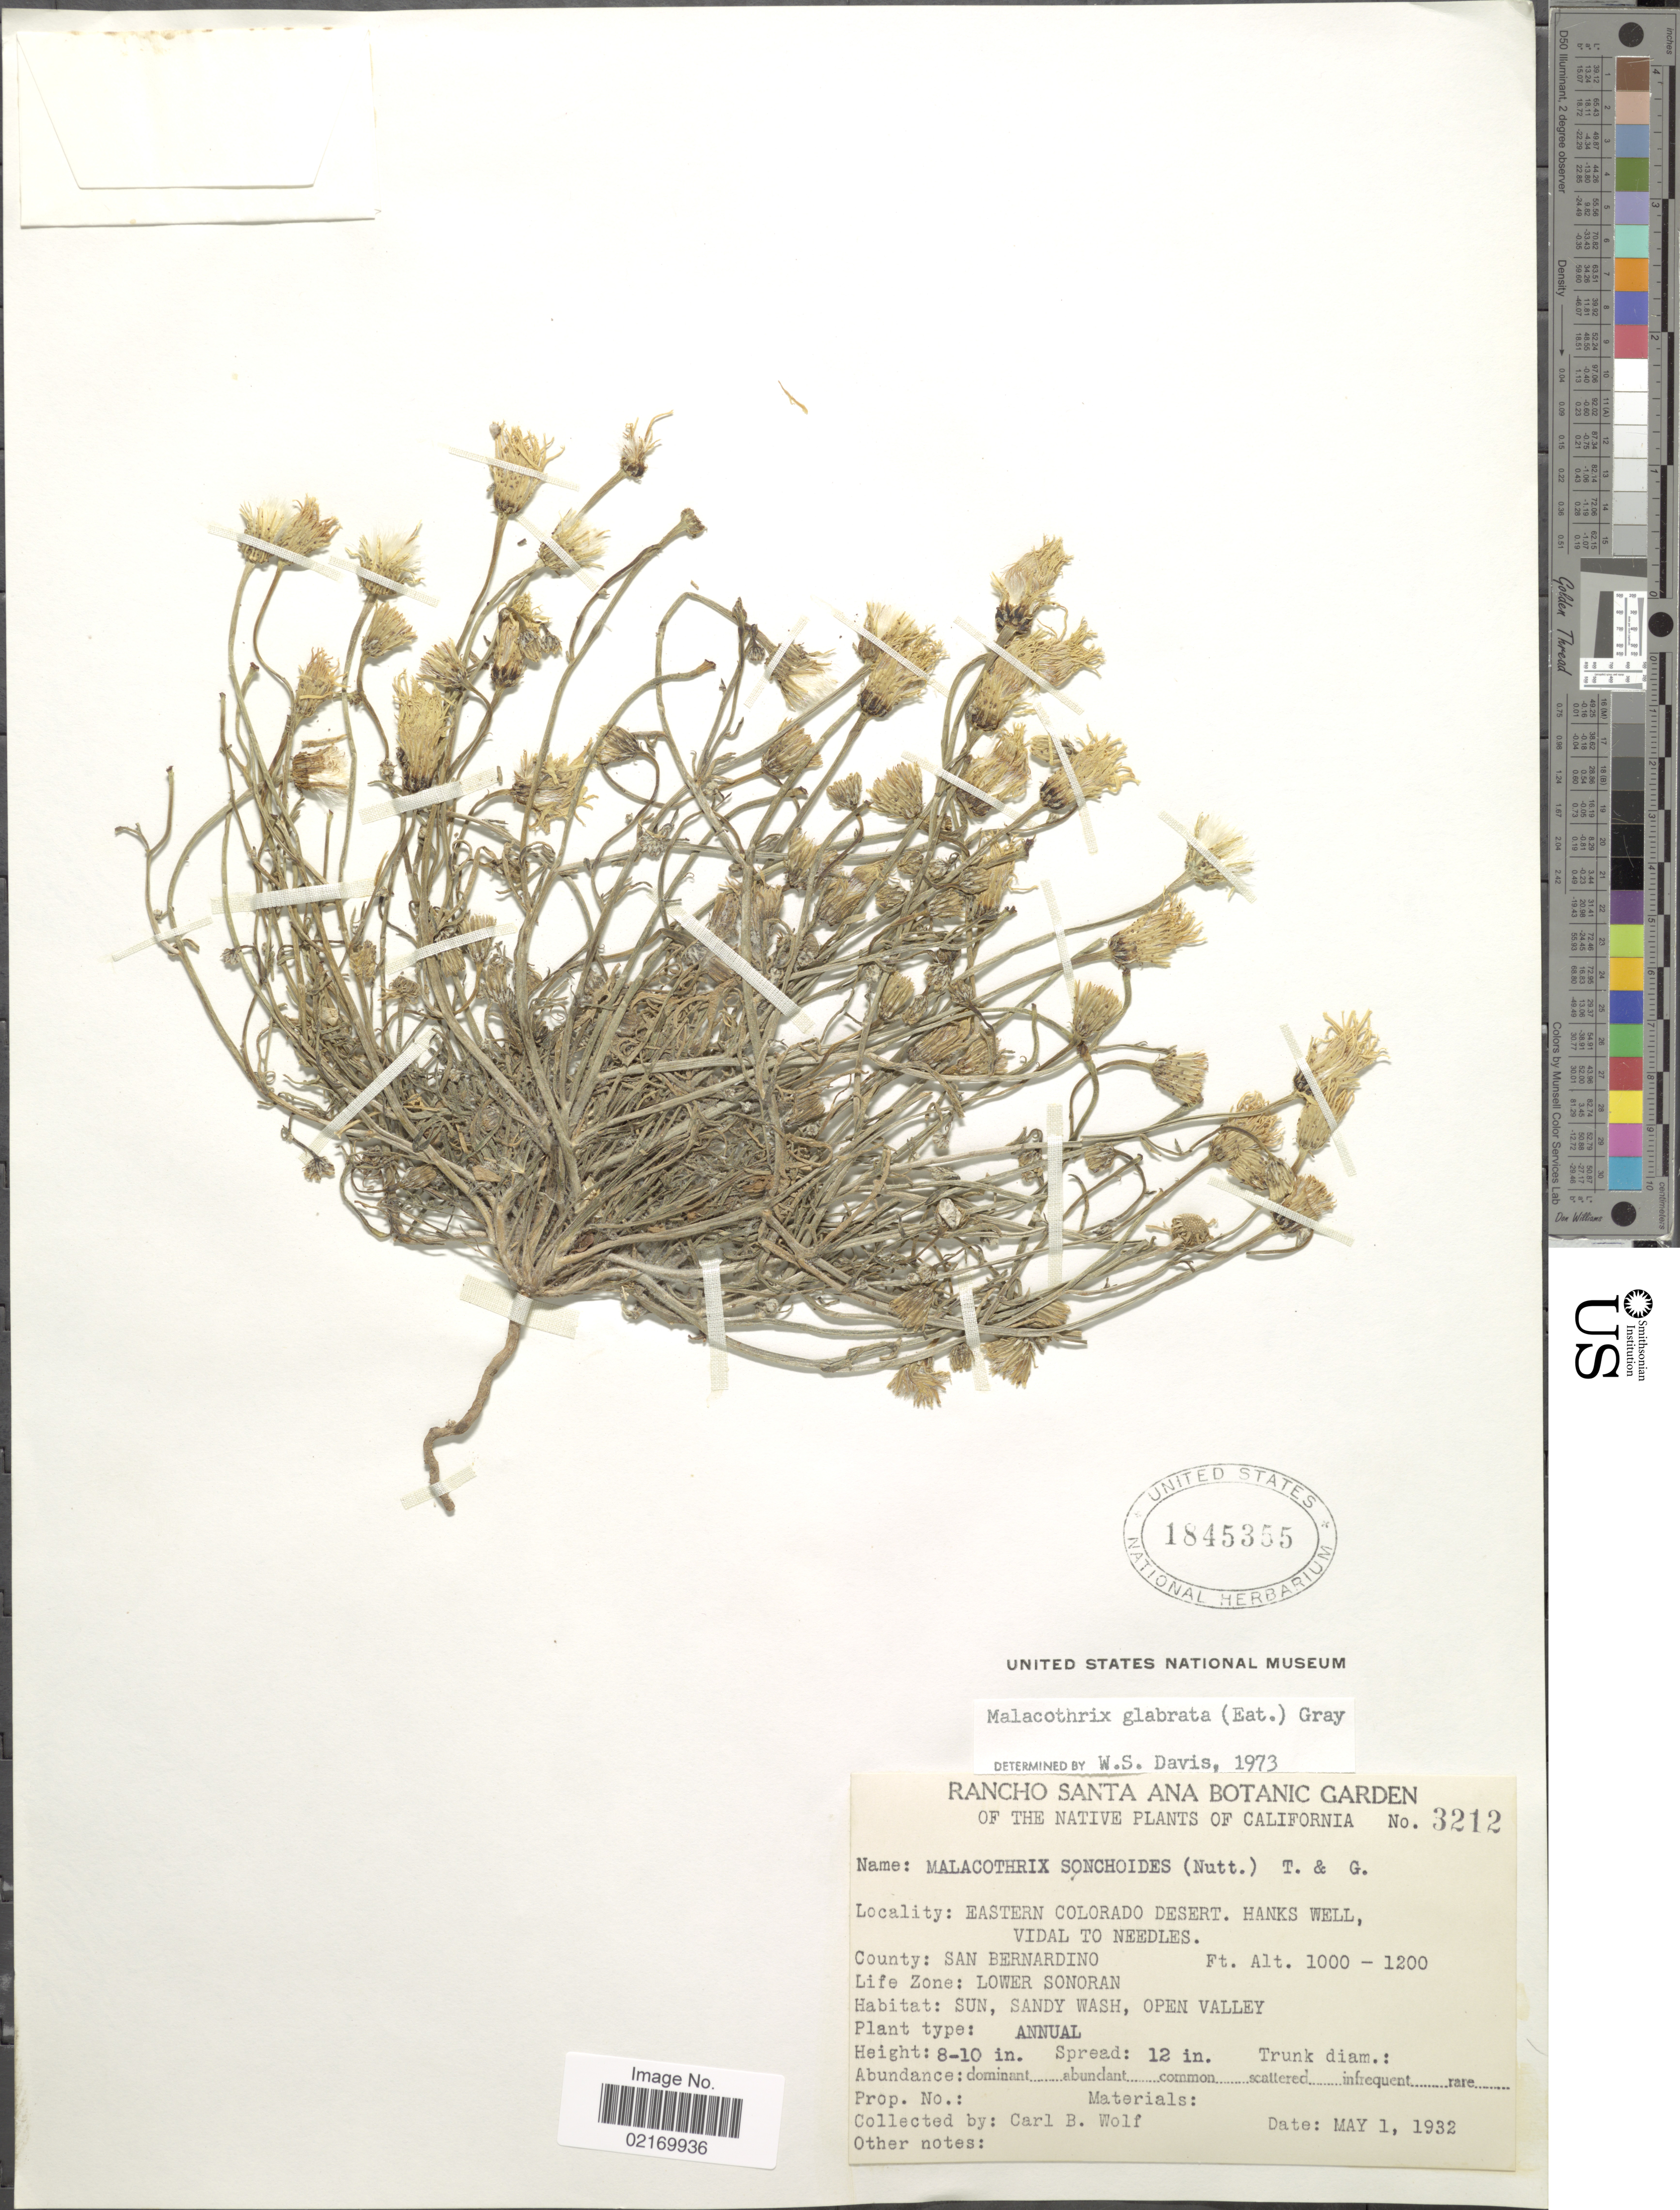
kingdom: Plantae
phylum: Tracheophyta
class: Magnoliopsida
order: Asterales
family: Asteraceae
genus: Malacothrix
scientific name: Malacothrix glabrata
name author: (A. Gray ex D.C. Eaton) A. Gray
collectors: C. B. Wolf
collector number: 3212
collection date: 1932-05-01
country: United States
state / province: California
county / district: San Bernardino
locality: Eastern Colorado Desert, Hanks Well, Vidal to Needles, County San Bernardino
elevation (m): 305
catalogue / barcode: US 1845355